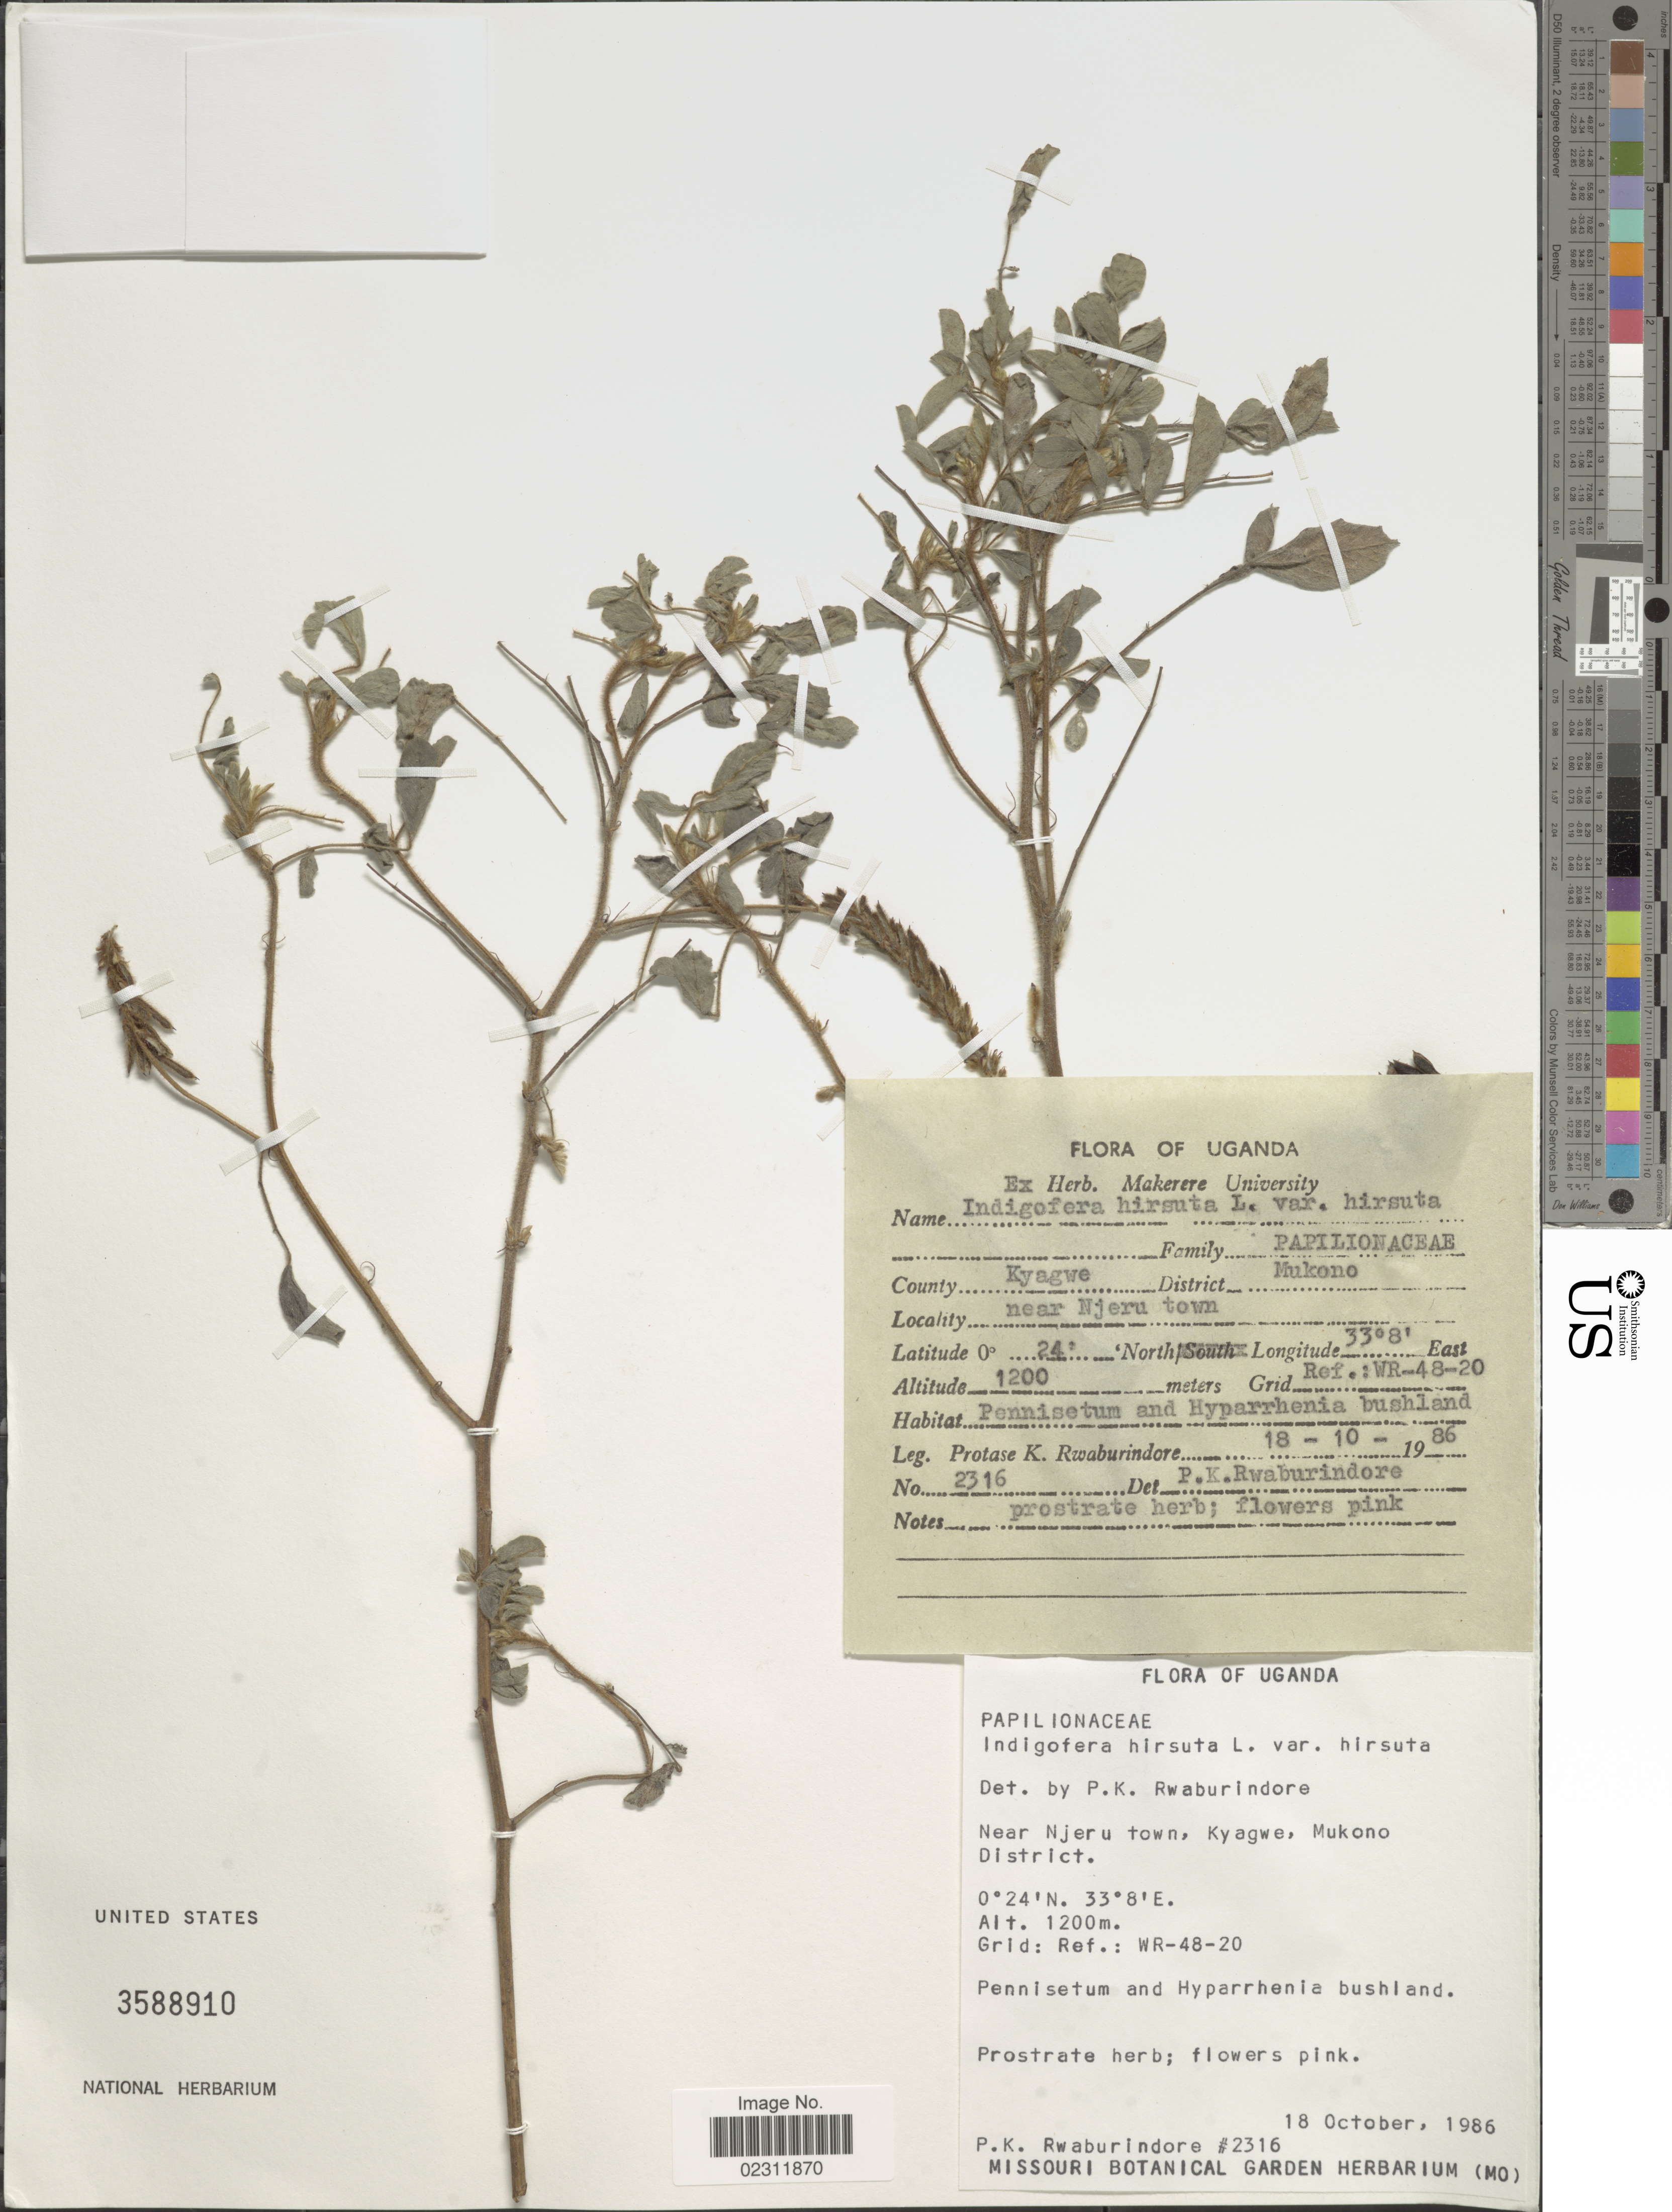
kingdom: Plantae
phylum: Tracheophyta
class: Magnoliopsida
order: Fabales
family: Fabaceae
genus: Indigofera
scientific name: Indigofera hirsuta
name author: L.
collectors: P. Rwaburindore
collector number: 2316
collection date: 1986-10-18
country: Uganda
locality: Near Njeru town, Kyagwe, Mukono District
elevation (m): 1200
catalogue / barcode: US 3588910